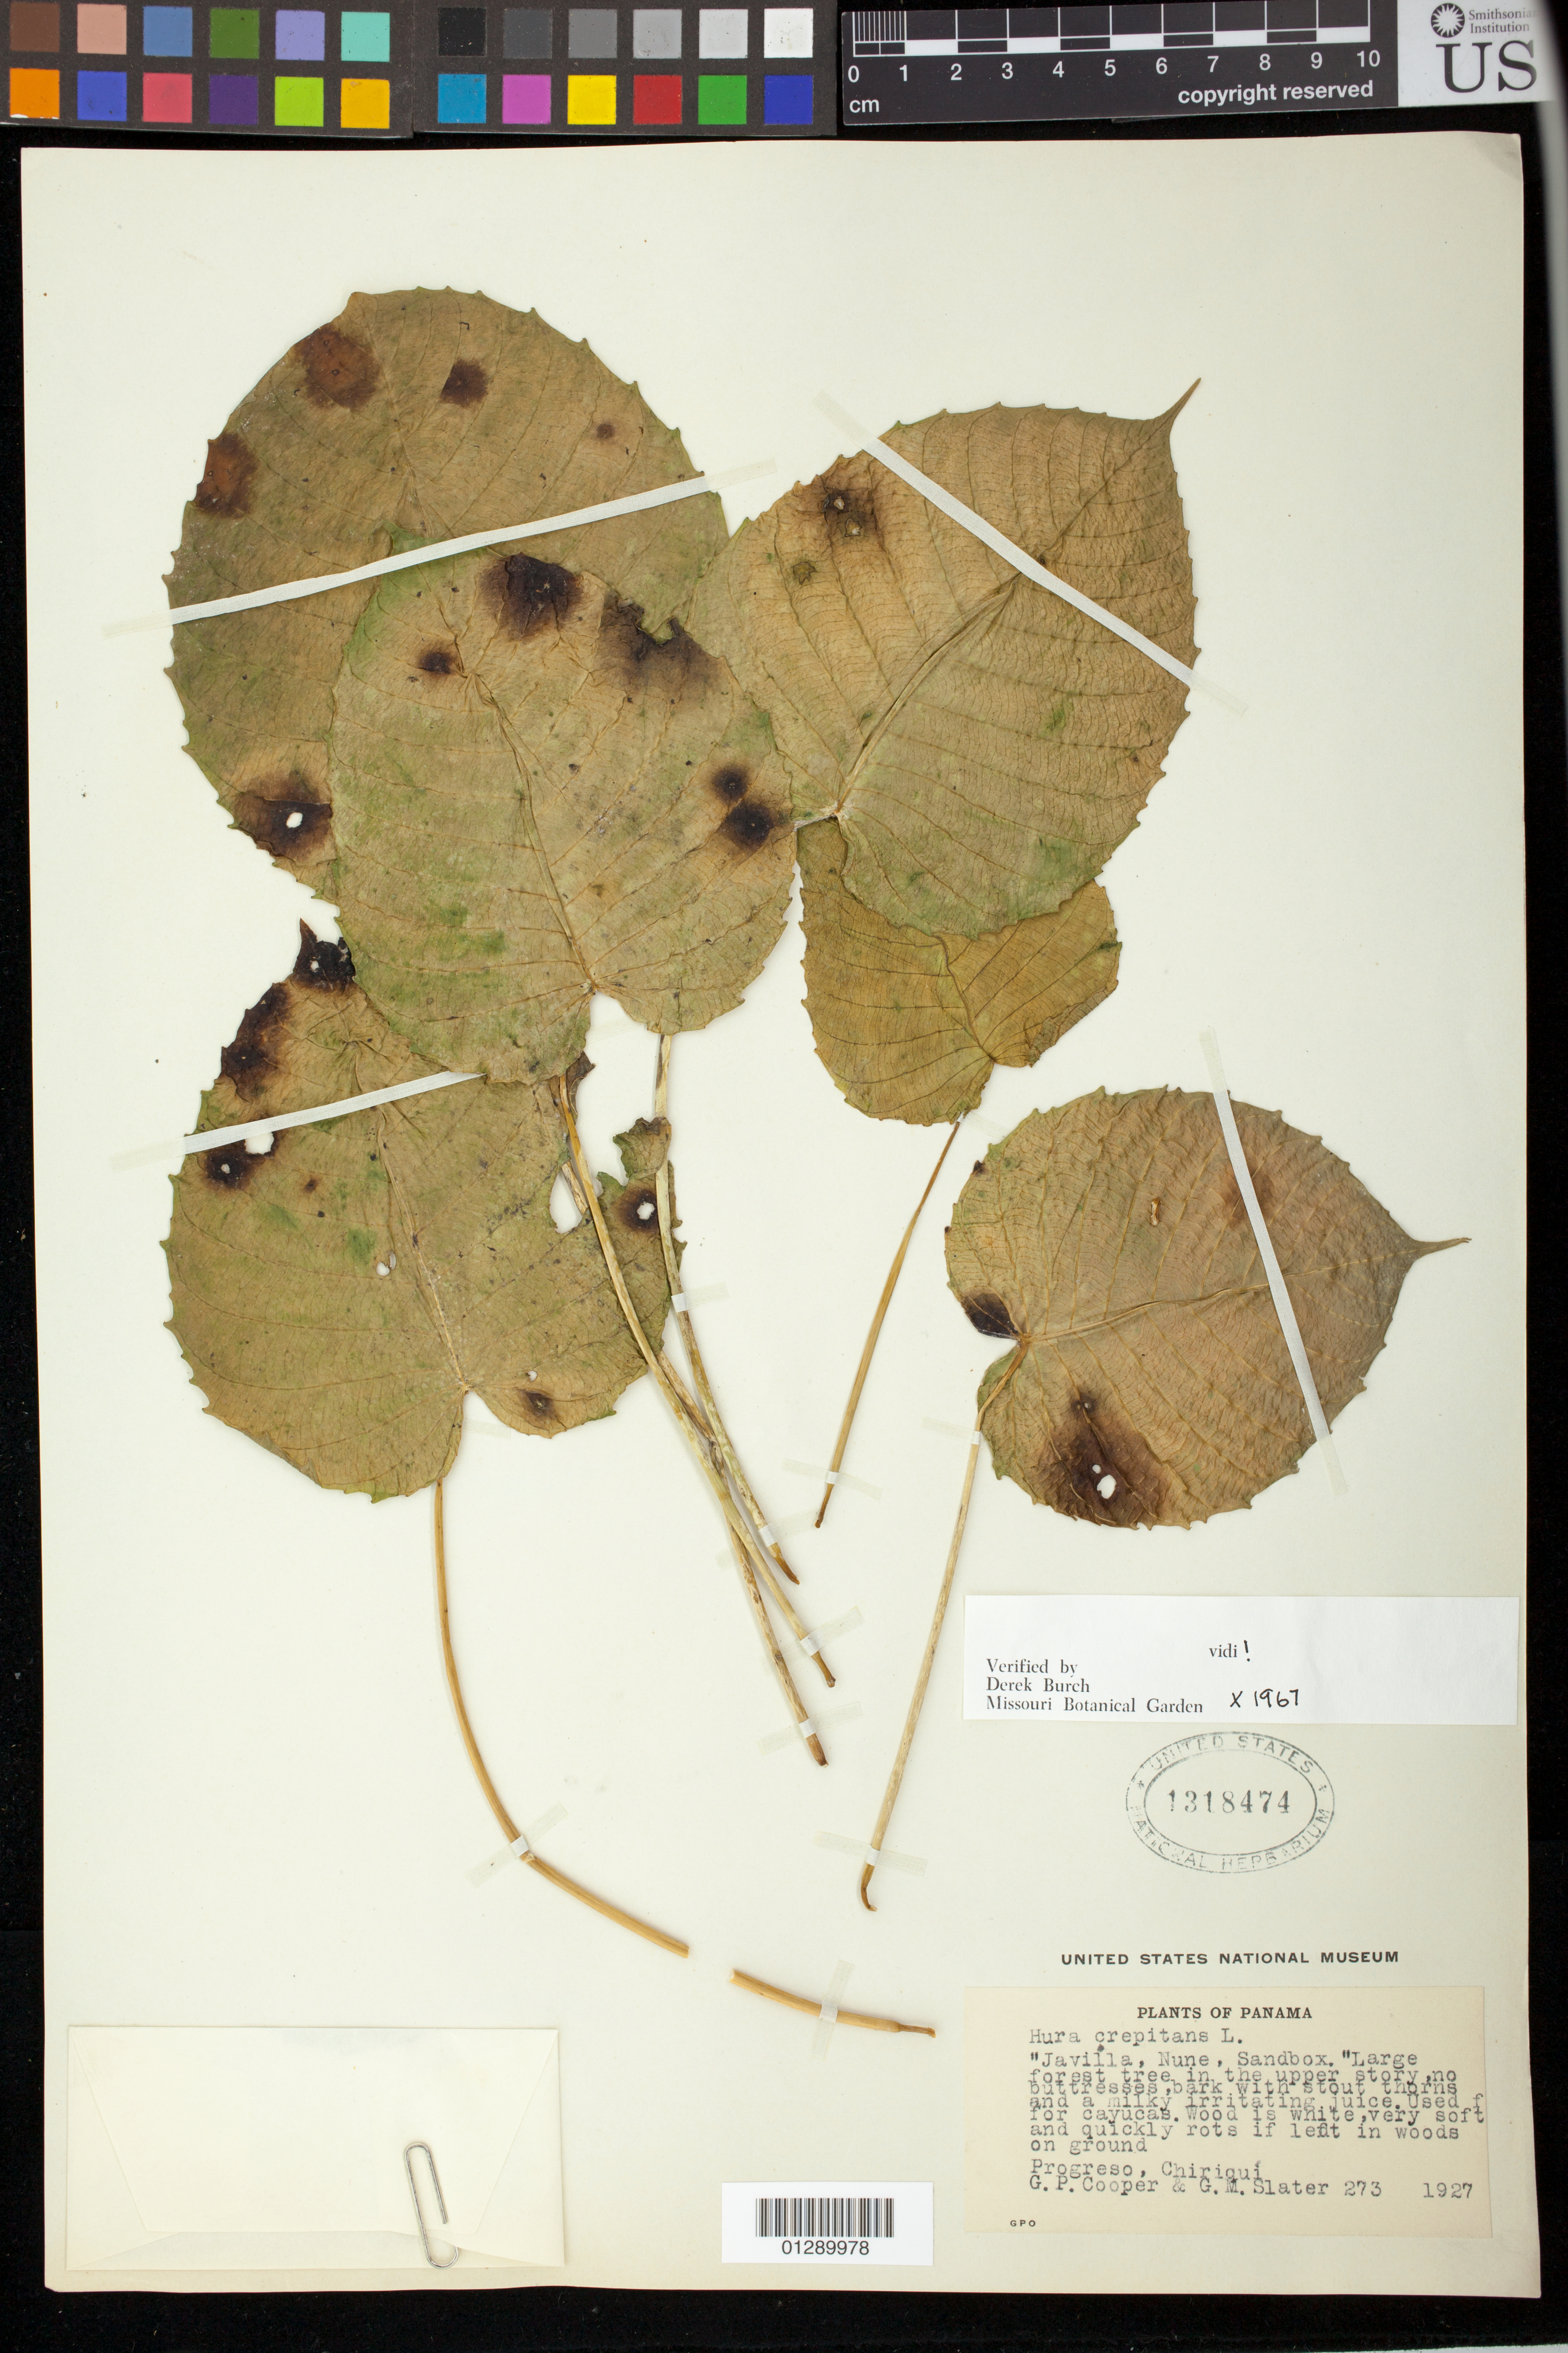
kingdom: Plantae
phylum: Tracheophyta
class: Magnoliopsida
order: Malpighiales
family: Euphorbiaceae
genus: Hura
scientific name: Hura crepitans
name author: L.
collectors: G. Cooper & G. Slater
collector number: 273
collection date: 1927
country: Panama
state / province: Chiriqui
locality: Javilla, Nune, Sandbox,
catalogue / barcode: US 1318474